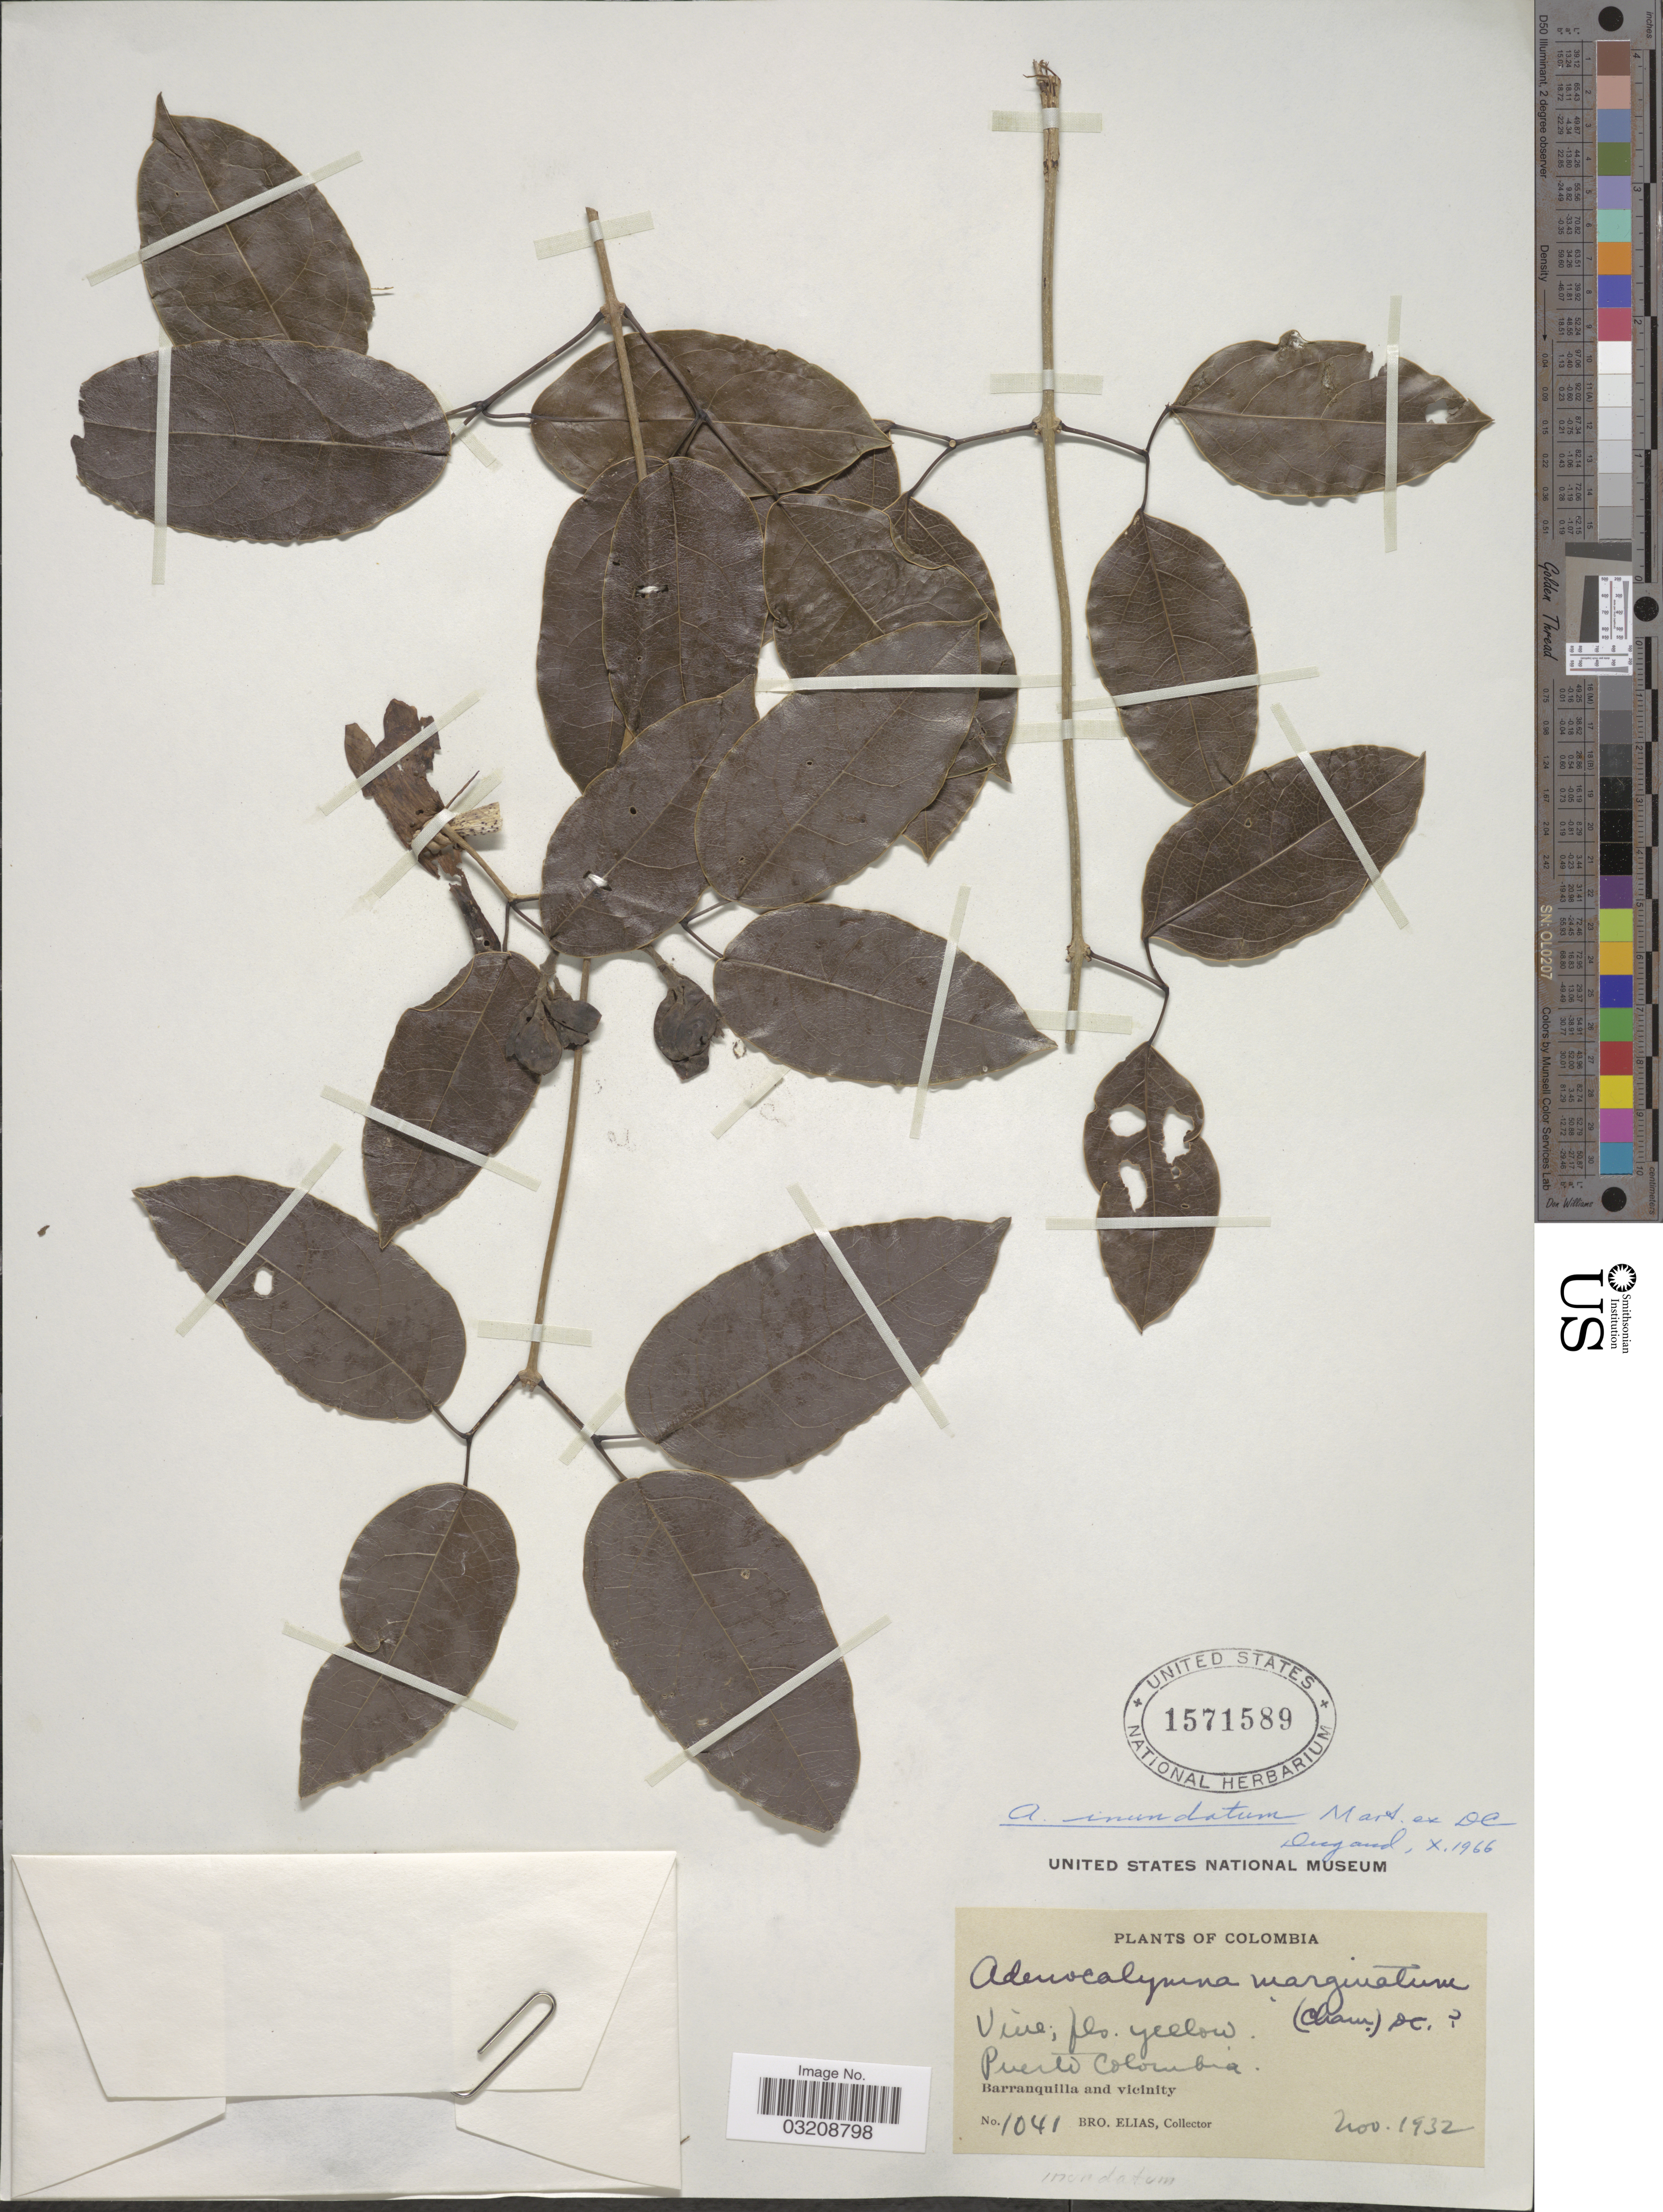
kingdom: Plantae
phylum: Tracheophyta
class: Magnoliopsida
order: Lamiales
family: Bignoniaceae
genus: Adenocalymma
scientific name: Adenocalymma inundatum var. inundatum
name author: Mart. ex DC.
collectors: Bro. Elias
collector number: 1041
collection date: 1932-11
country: Colombia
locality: Puerto Colombia, Barranquilla and vicinity.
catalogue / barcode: US 1571589